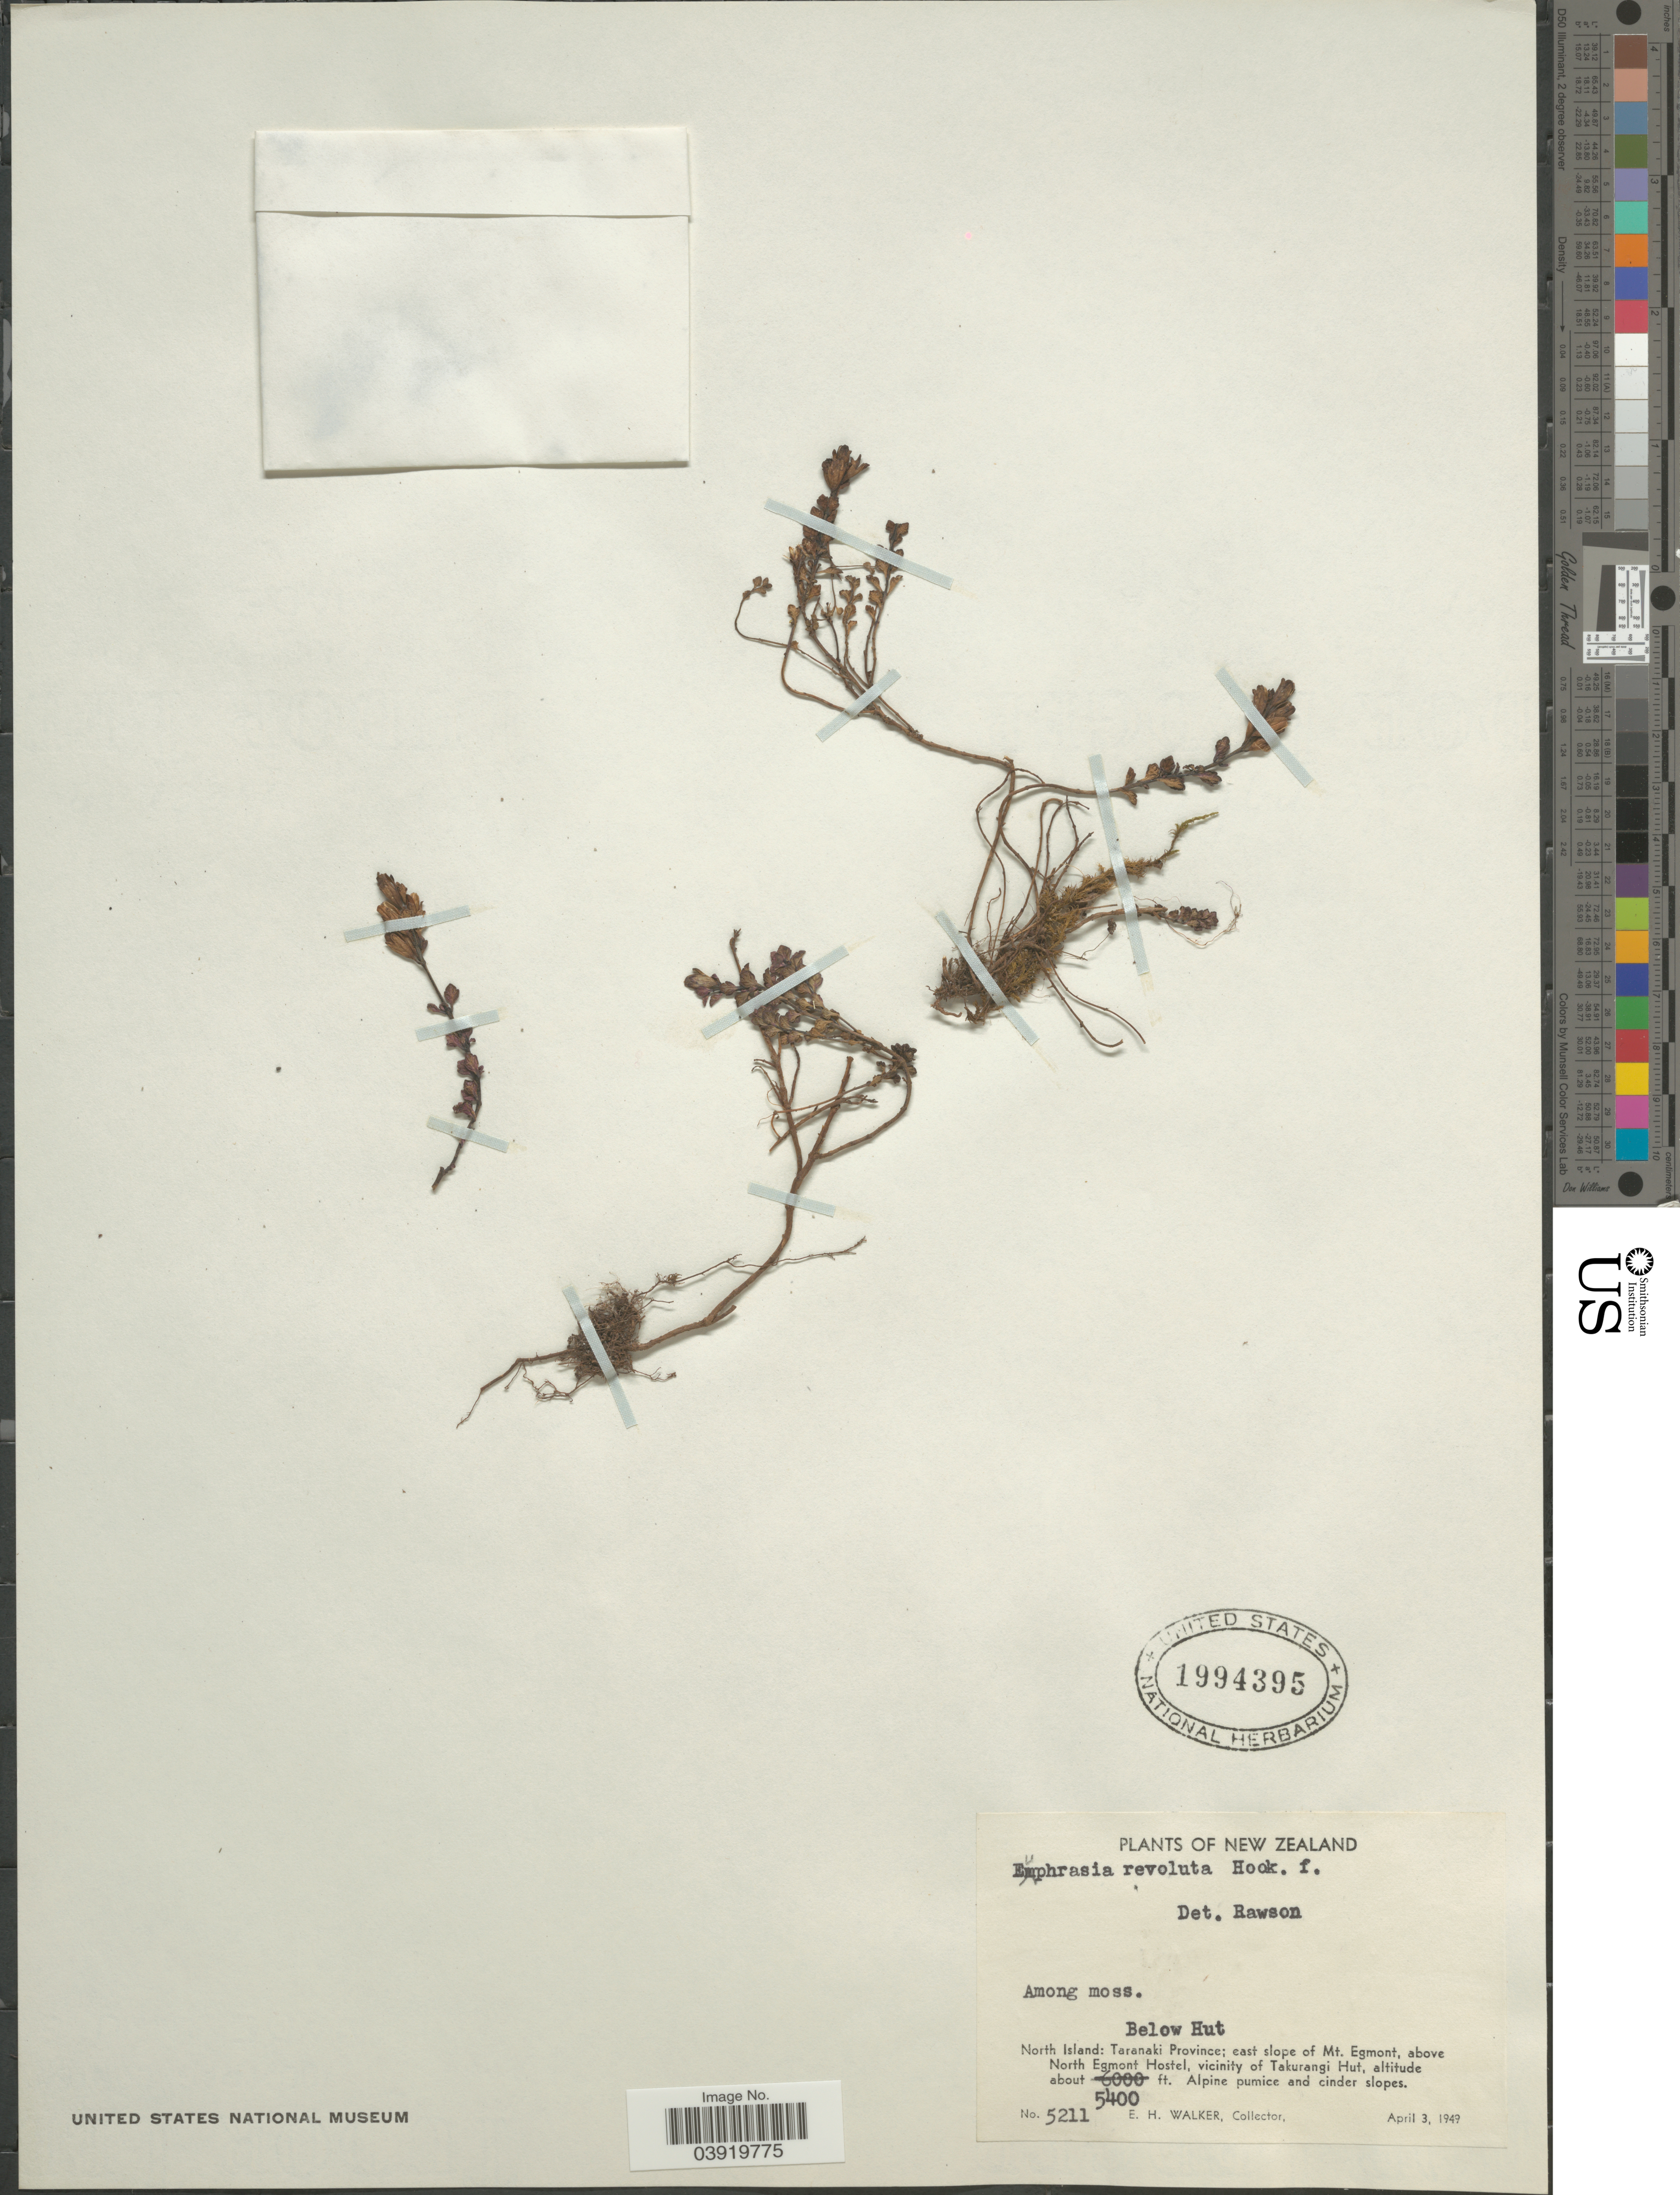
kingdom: Plantae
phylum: Tracheophyta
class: Magnoliopsida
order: Lamiales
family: Orobanchaceae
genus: Euphrasia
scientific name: Euphrasia revoluta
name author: Sennen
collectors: E. H. Walker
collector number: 5211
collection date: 1949-04-03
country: New Zealand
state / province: Taranaki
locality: North Island; east slope of Mt. Egmont, above North Egmont Hostel, vicinity of Takurangi Hut.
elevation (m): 1646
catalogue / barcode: US 1994395